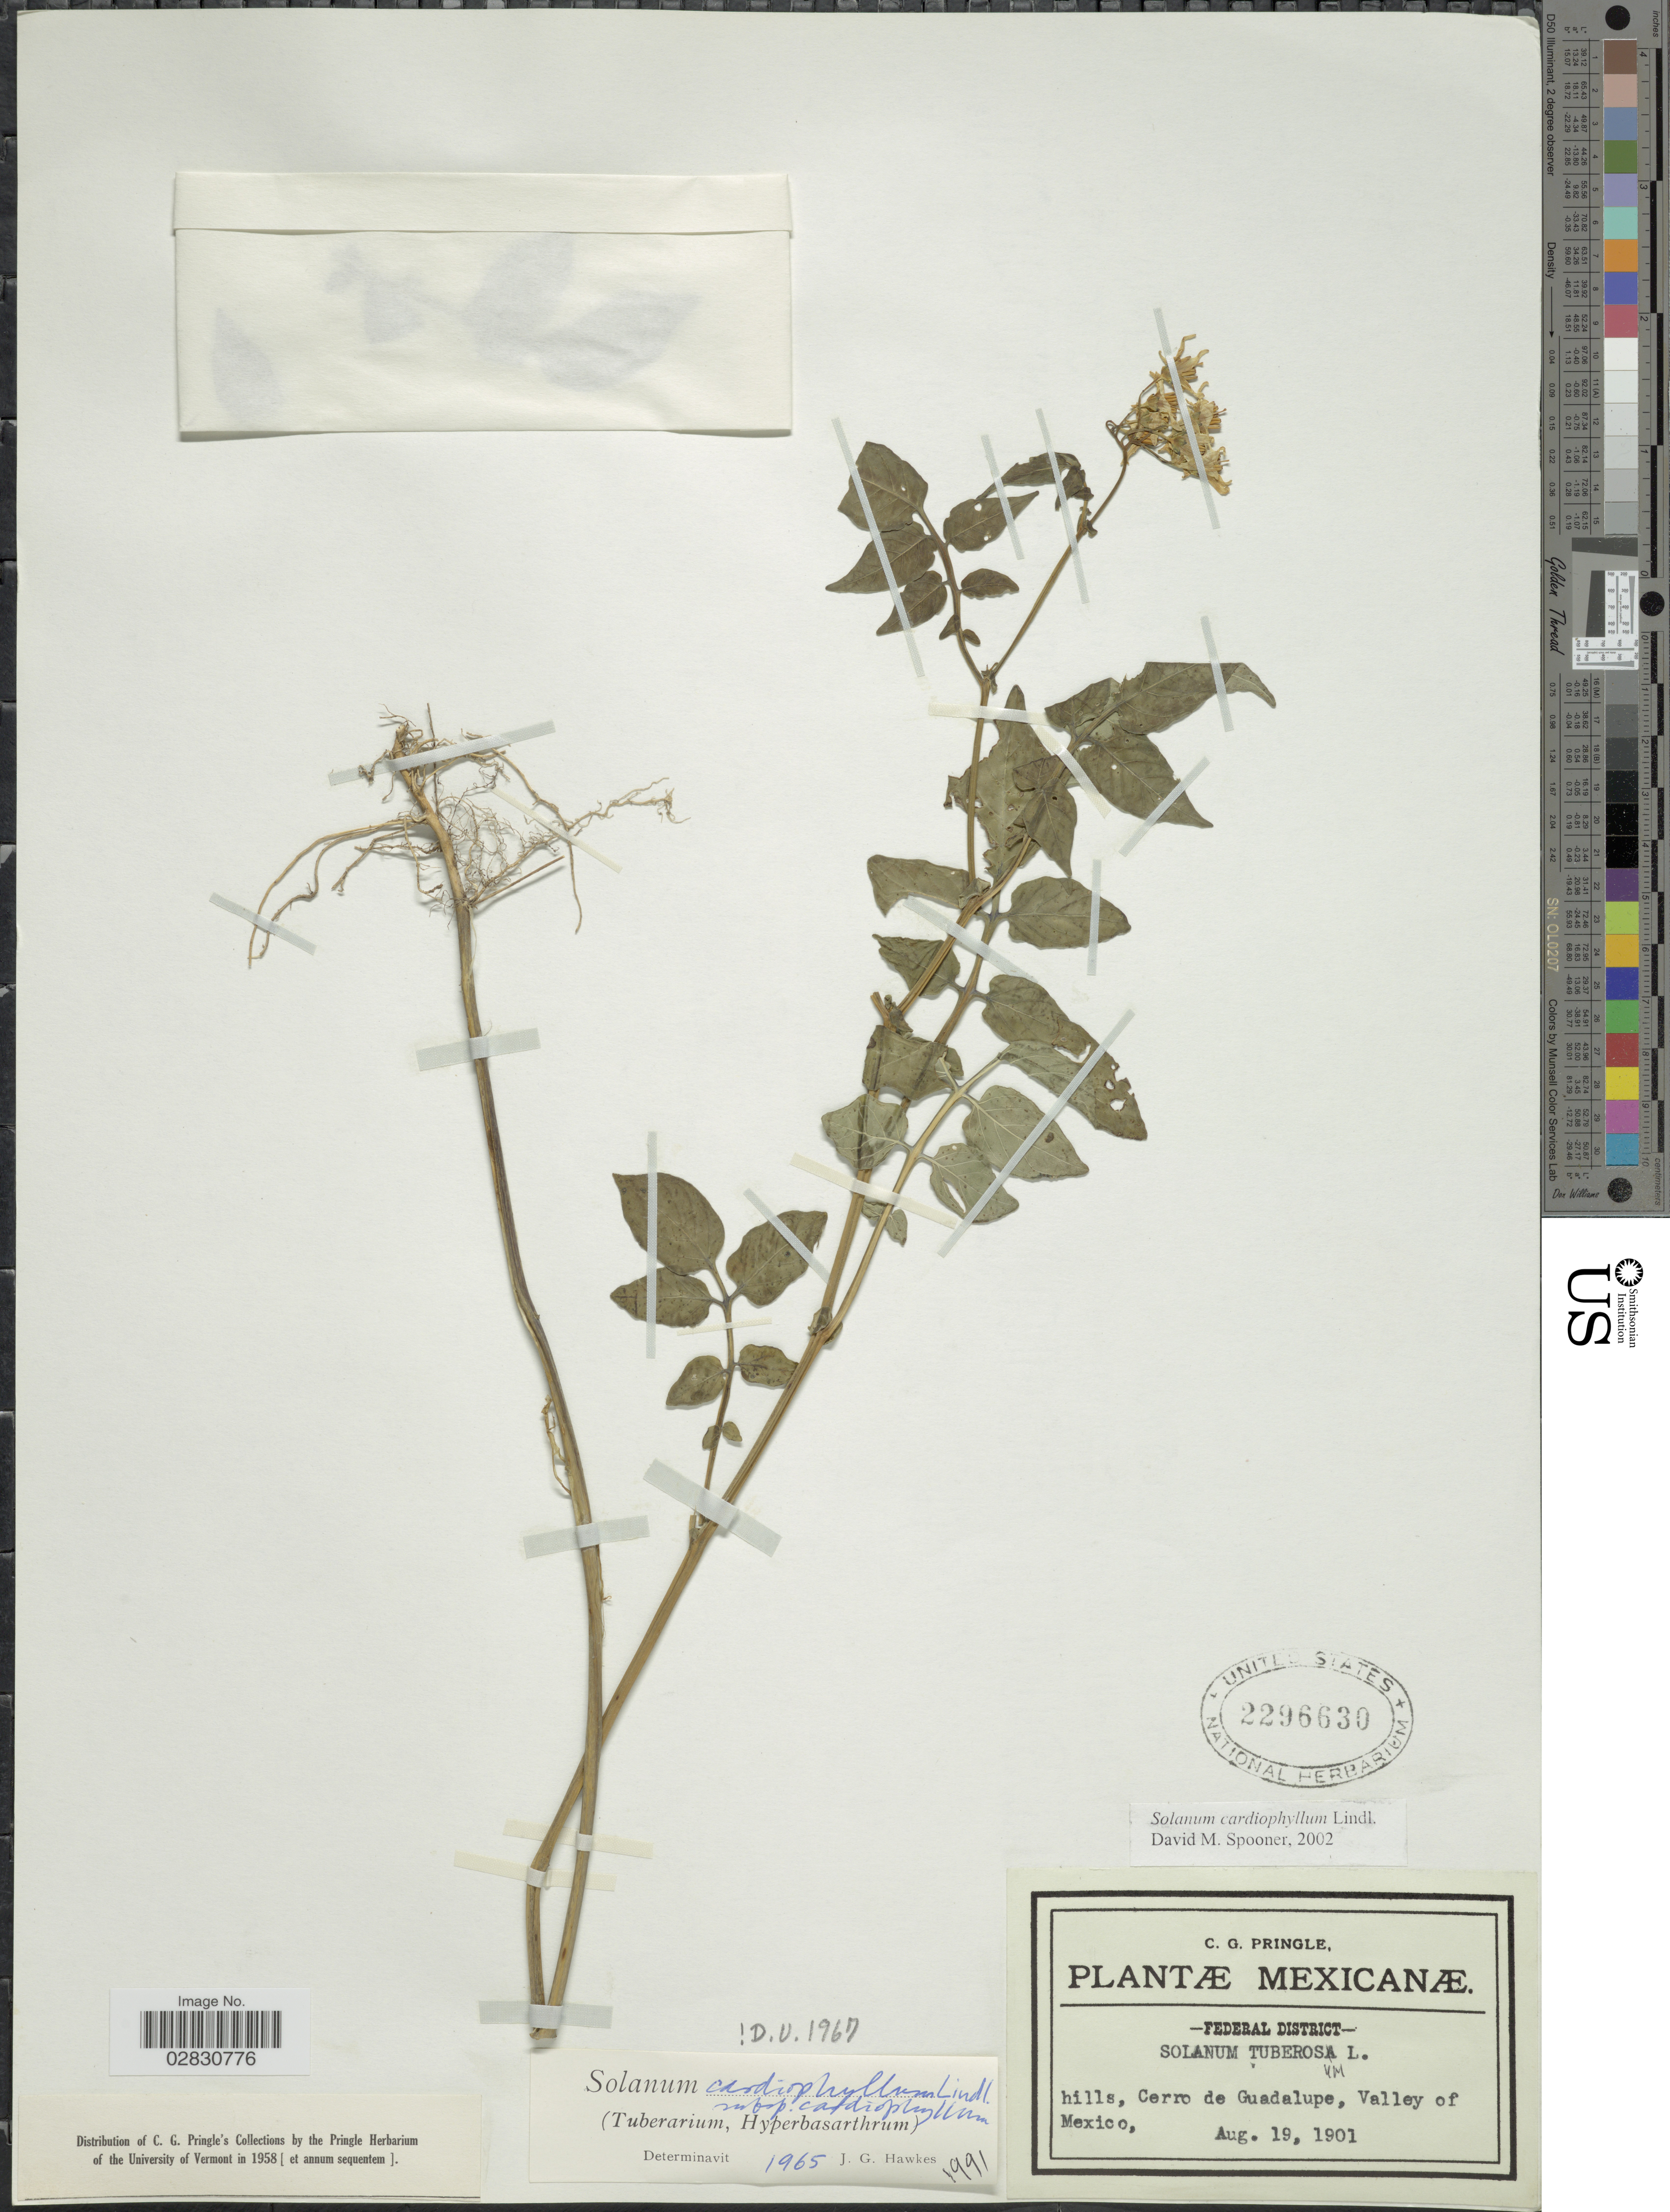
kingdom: Plantae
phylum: Tracheophyta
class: Magnoliopsida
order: Solanales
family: Solanaceae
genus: Solanum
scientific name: Solanum cardiophyllum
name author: Lindl.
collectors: C. G. Pringle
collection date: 1901-08-19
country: Mexico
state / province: Distrito Federal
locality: Federal District, Hills, Cerro de Guadalupe, Valley of Mexico.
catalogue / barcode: US 2296630